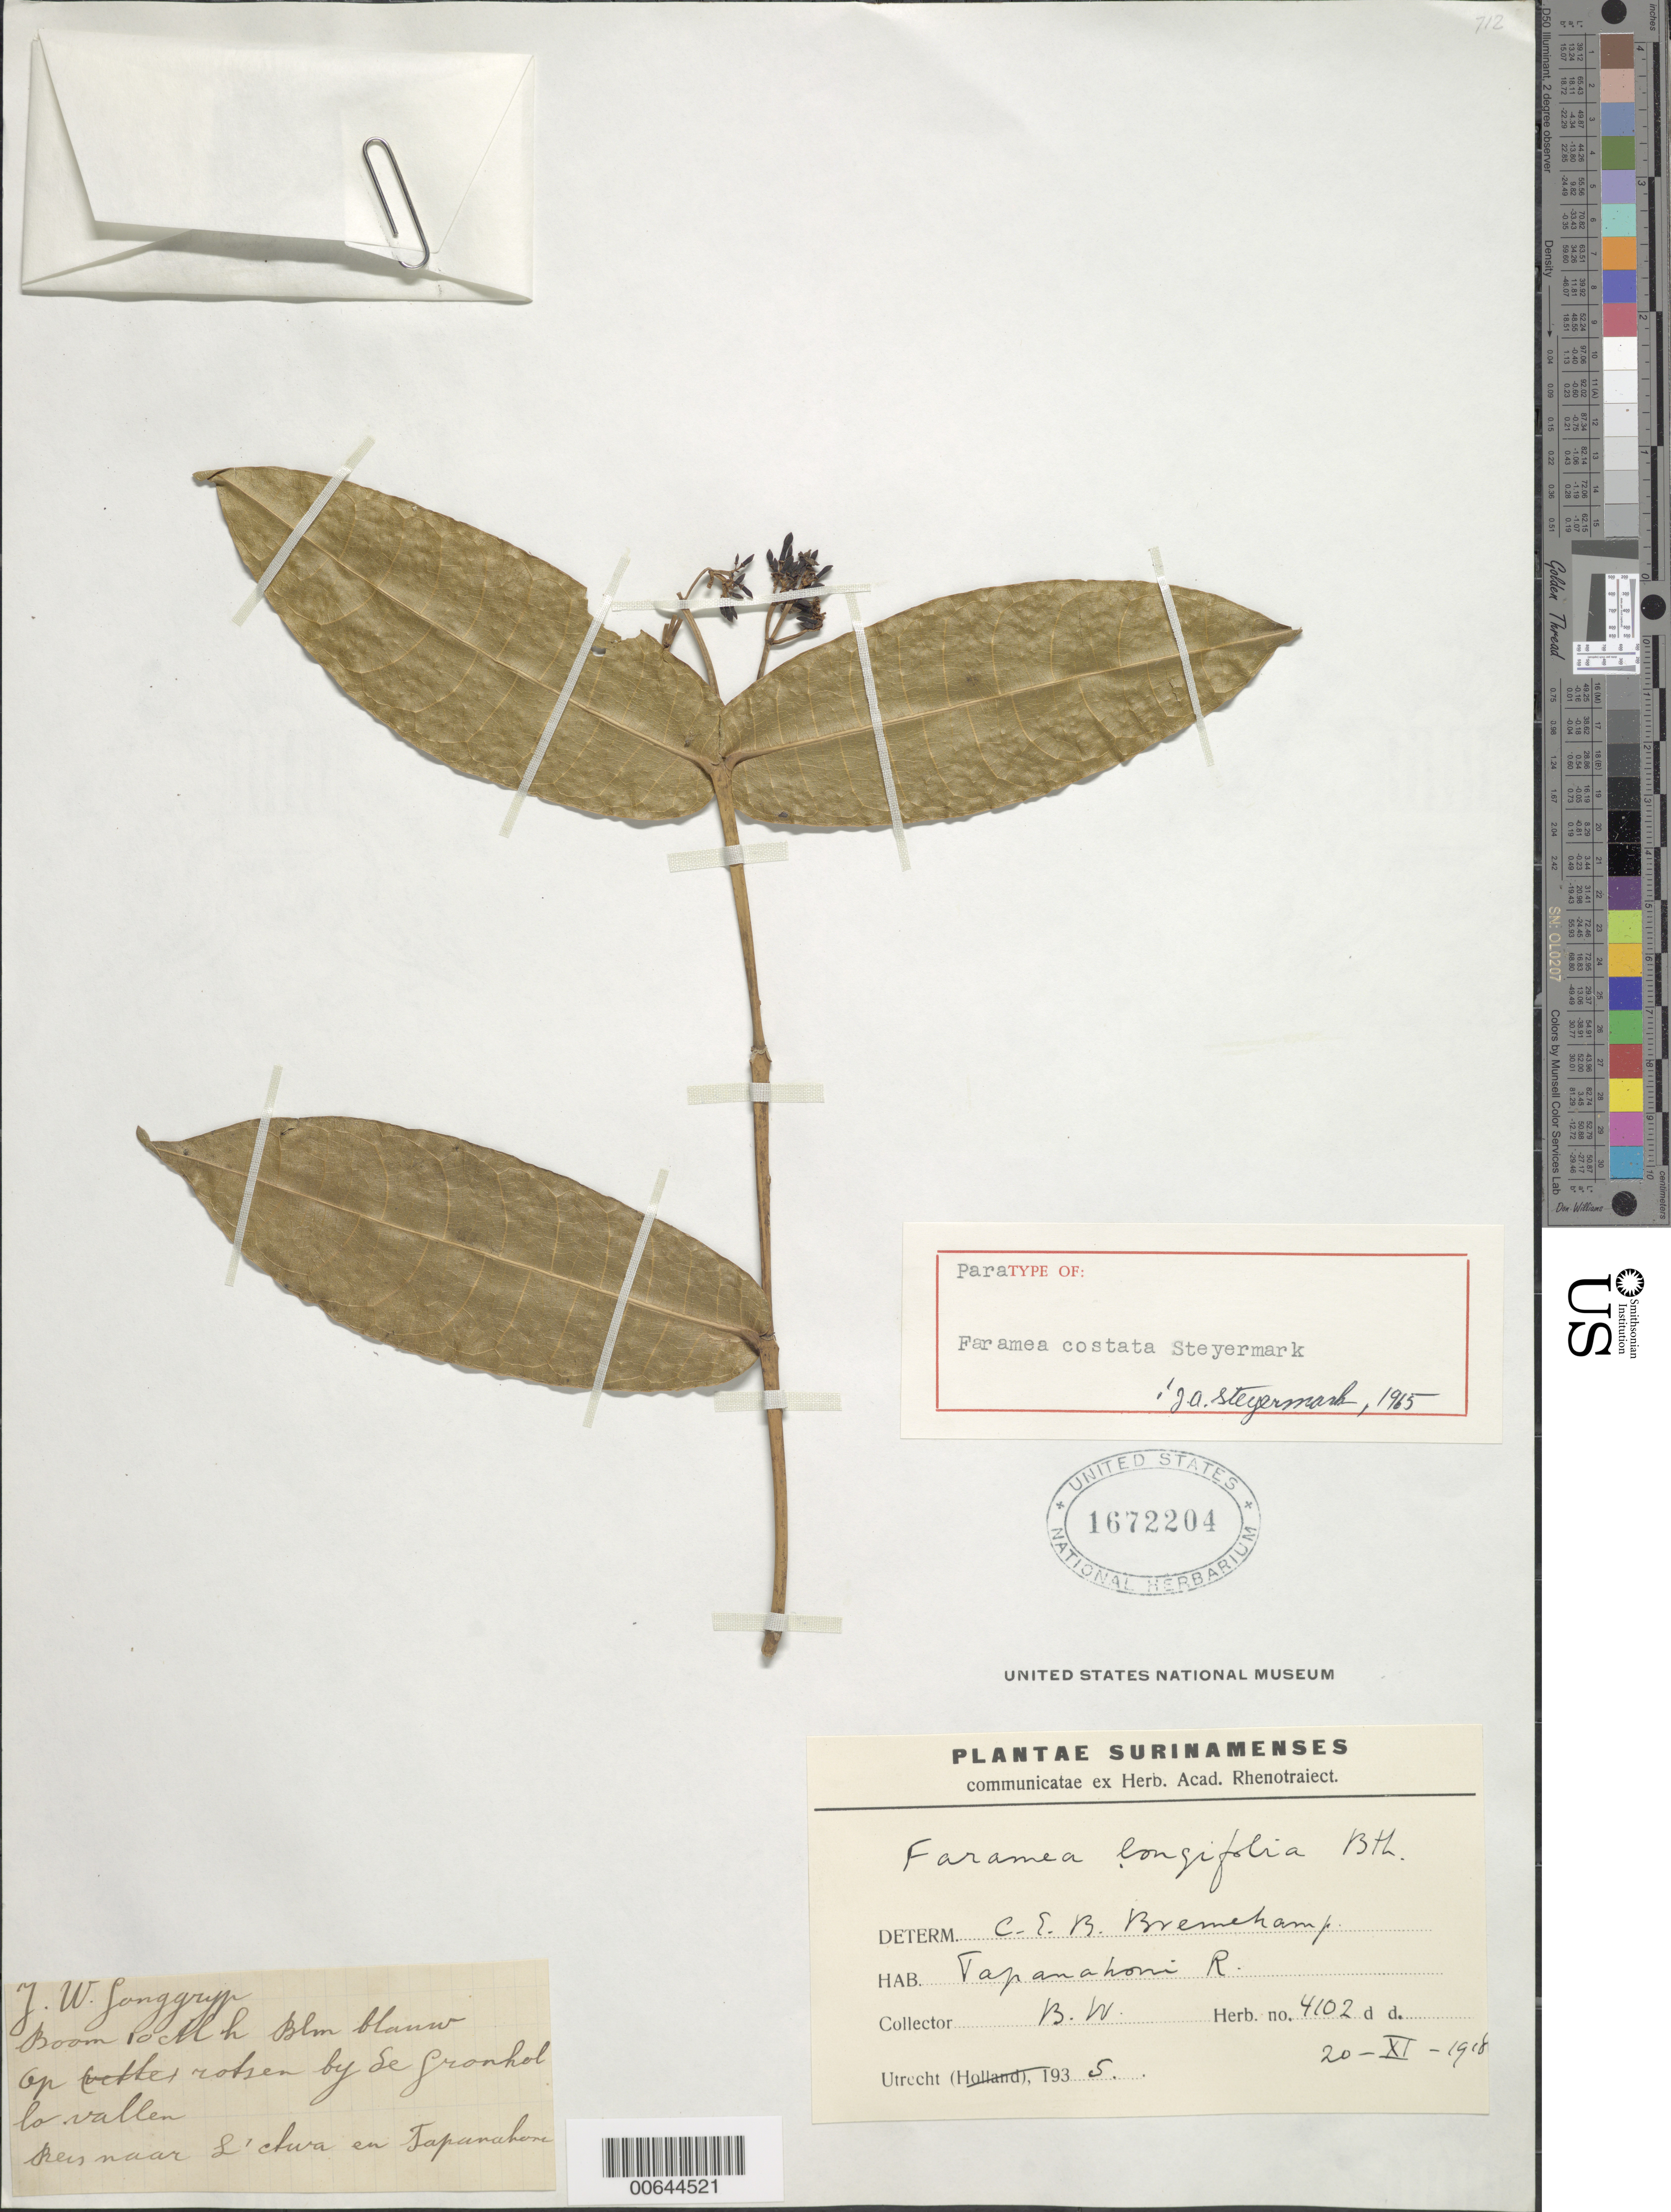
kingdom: Plantae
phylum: Tracheophyta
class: Magnoliopsida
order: Gentianales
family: Rubiaceae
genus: Faramea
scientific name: Faramea costata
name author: Steyerm.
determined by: Steyermark, Julian A., (VEN)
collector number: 4102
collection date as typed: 20-Nov-18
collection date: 1918-11-20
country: Suriname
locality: Tapanahoni R.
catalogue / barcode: US 1672204